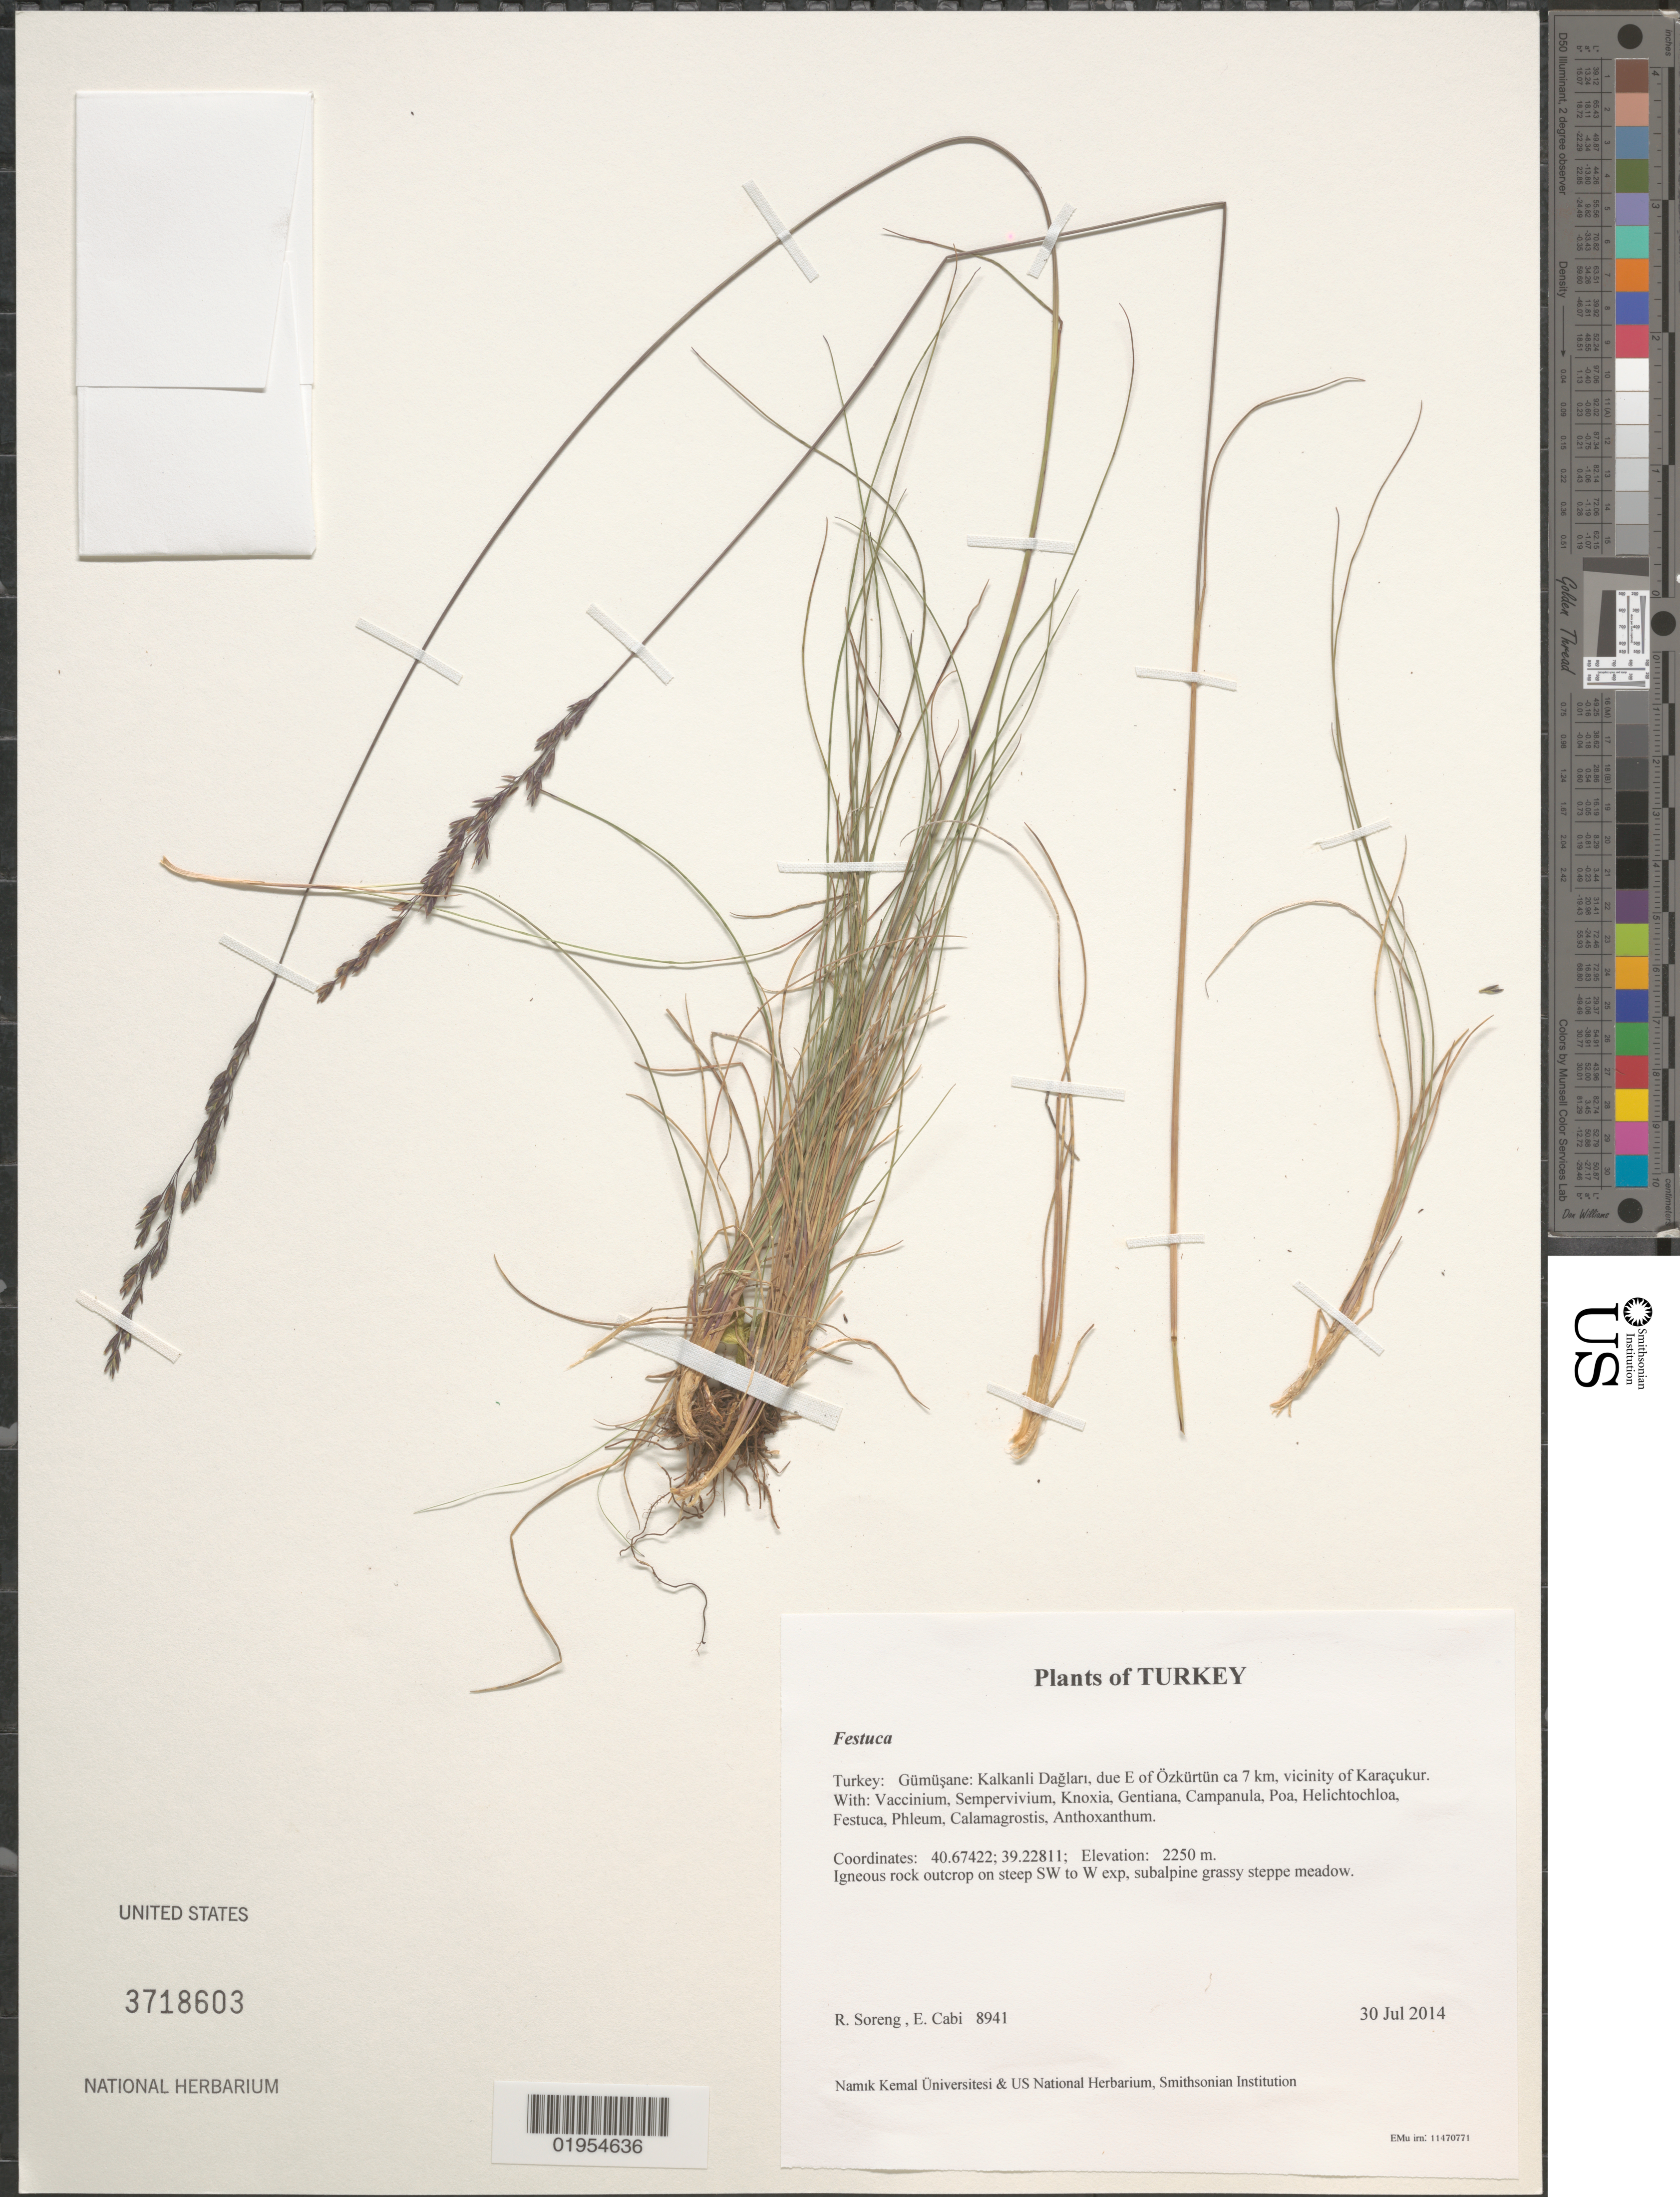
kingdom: Plantae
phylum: Tracheophyta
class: Liliopsida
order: Poales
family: Poaceae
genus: Festuca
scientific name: Festuca sp.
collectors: R. J. Soreng & E. Cabi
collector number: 8941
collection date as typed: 30 Jul 2014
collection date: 2014-07-30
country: Turkey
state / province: Gumushane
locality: Kalkanli Daglari, due E of Özkürtün ca 7 km, vicinity of Karaçukur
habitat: Igneous rock outcrop on steep SW to W exp, subalpine grassy steppe meadow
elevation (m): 2250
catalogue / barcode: US 3718603